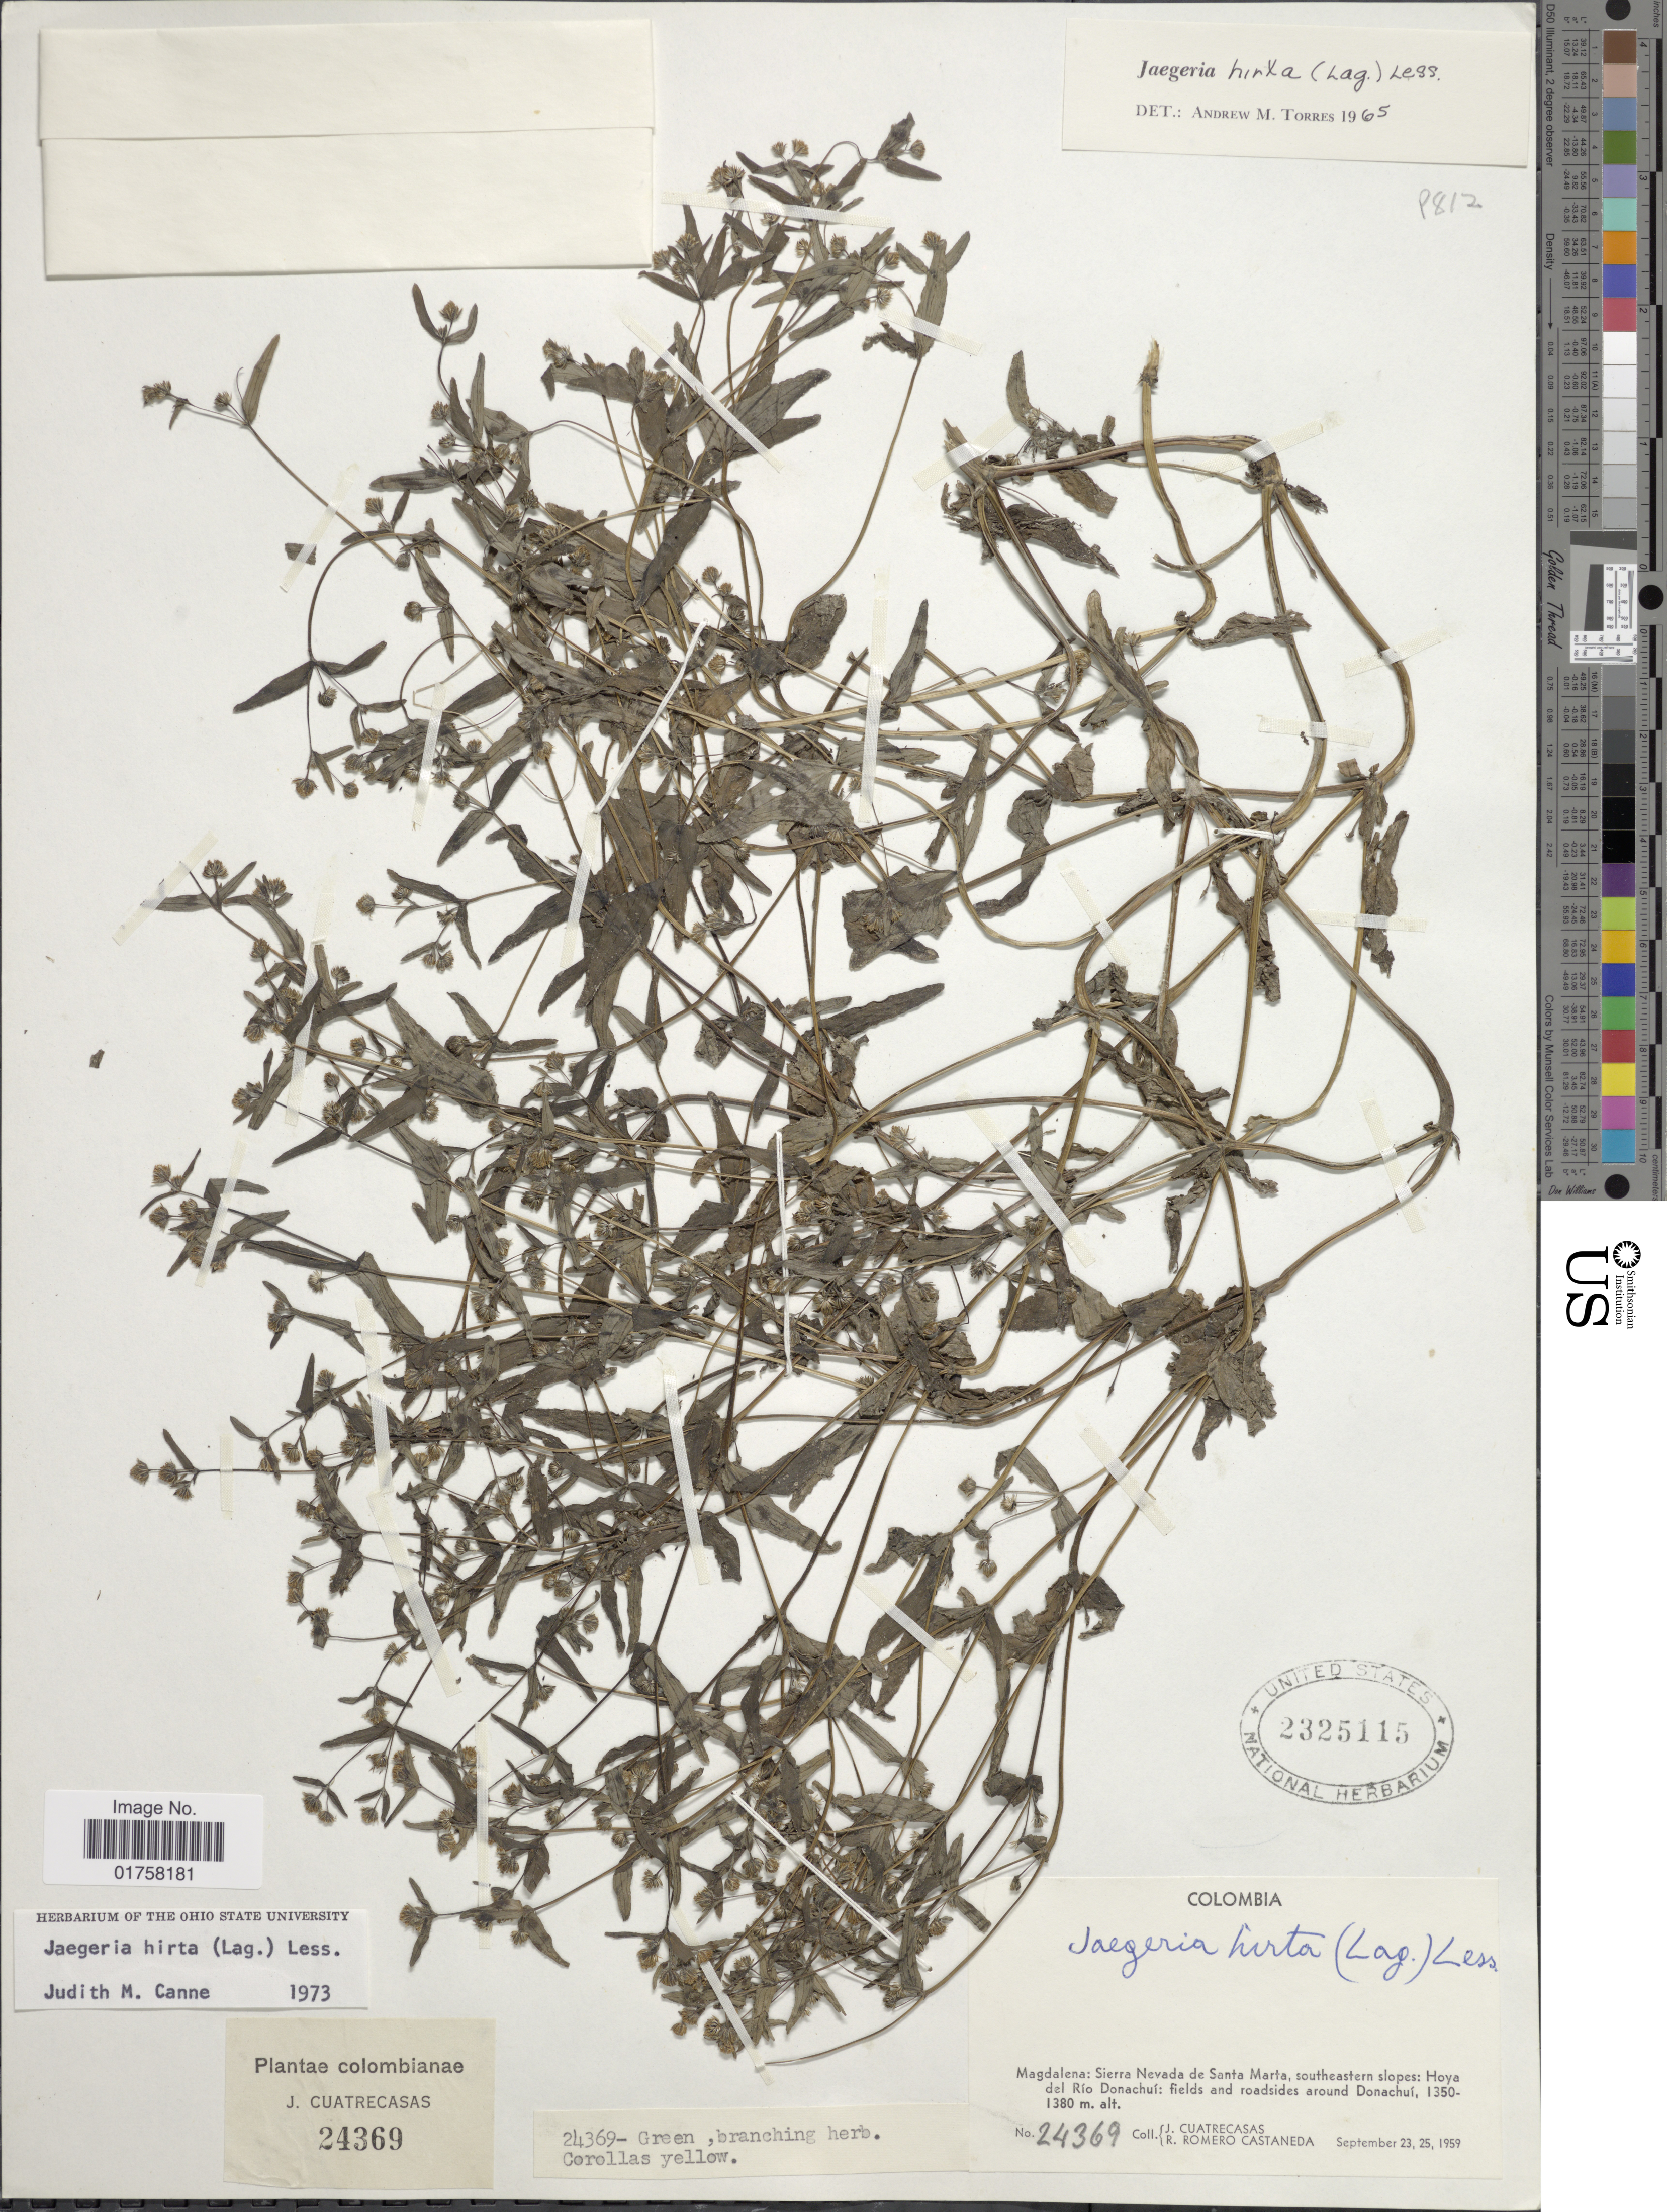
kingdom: Plantae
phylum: Tracheophyta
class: Magnoliopsida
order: Asterales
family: Asteraceae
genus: Jaegeria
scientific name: Jaegeria hirta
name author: (Lag.) Less.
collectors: J. Cuatrecasas & R. Romero Castañeda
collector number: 24369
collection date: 1959-09-23/1959-09-25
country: Colombia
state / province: Magdalena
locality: Sierra Nevada de Santa Marta, southeastern slopes: Hoya del Río Donachuí: fields and roadsides around Donachuí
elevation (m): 1350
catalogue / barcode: US 2325115